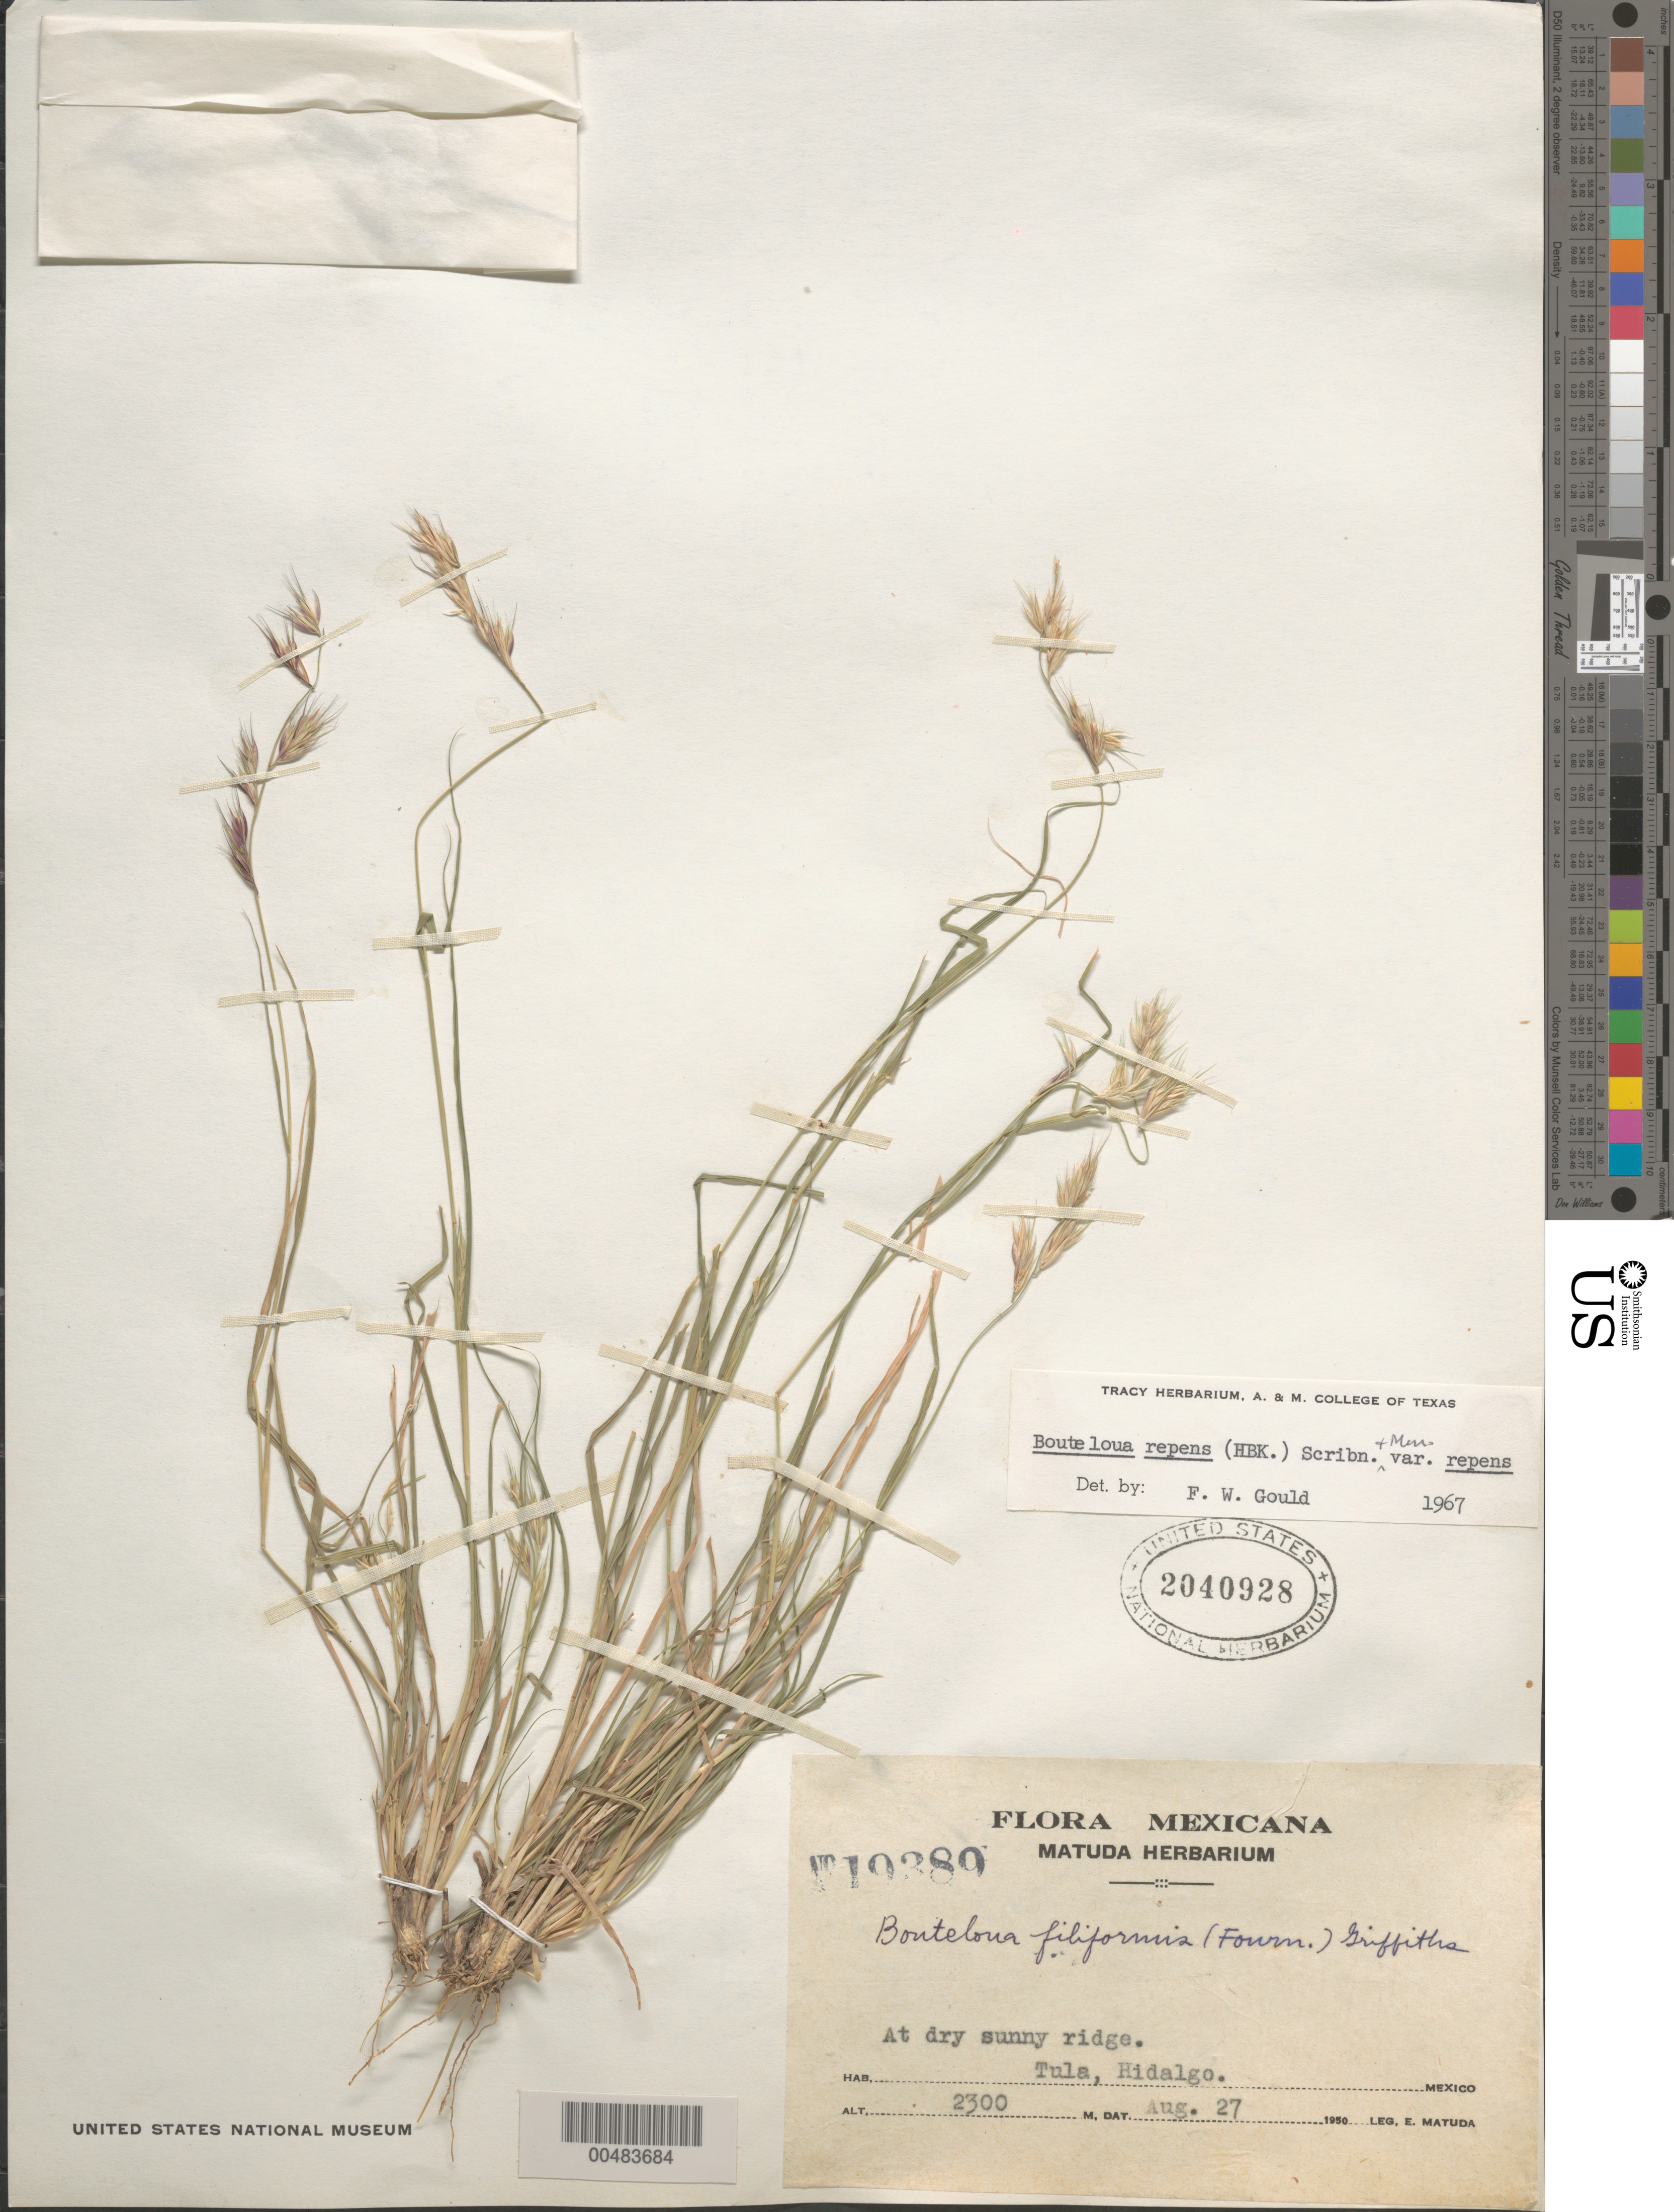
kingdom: Plantae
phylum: Tracheophyta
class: Liliopsida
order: Poales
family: Poaceae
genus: Bouteloua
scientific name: Bouteloua repens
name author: (Kunth) Scribn. & Merr.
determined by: Gould, F. W.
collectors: E. Matuda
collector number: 19389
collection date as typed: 27 Aug 1950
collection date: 1950-08-27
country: Mexico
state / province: Hidalgo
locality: Tula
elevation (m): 2300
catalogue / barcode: US 2040928